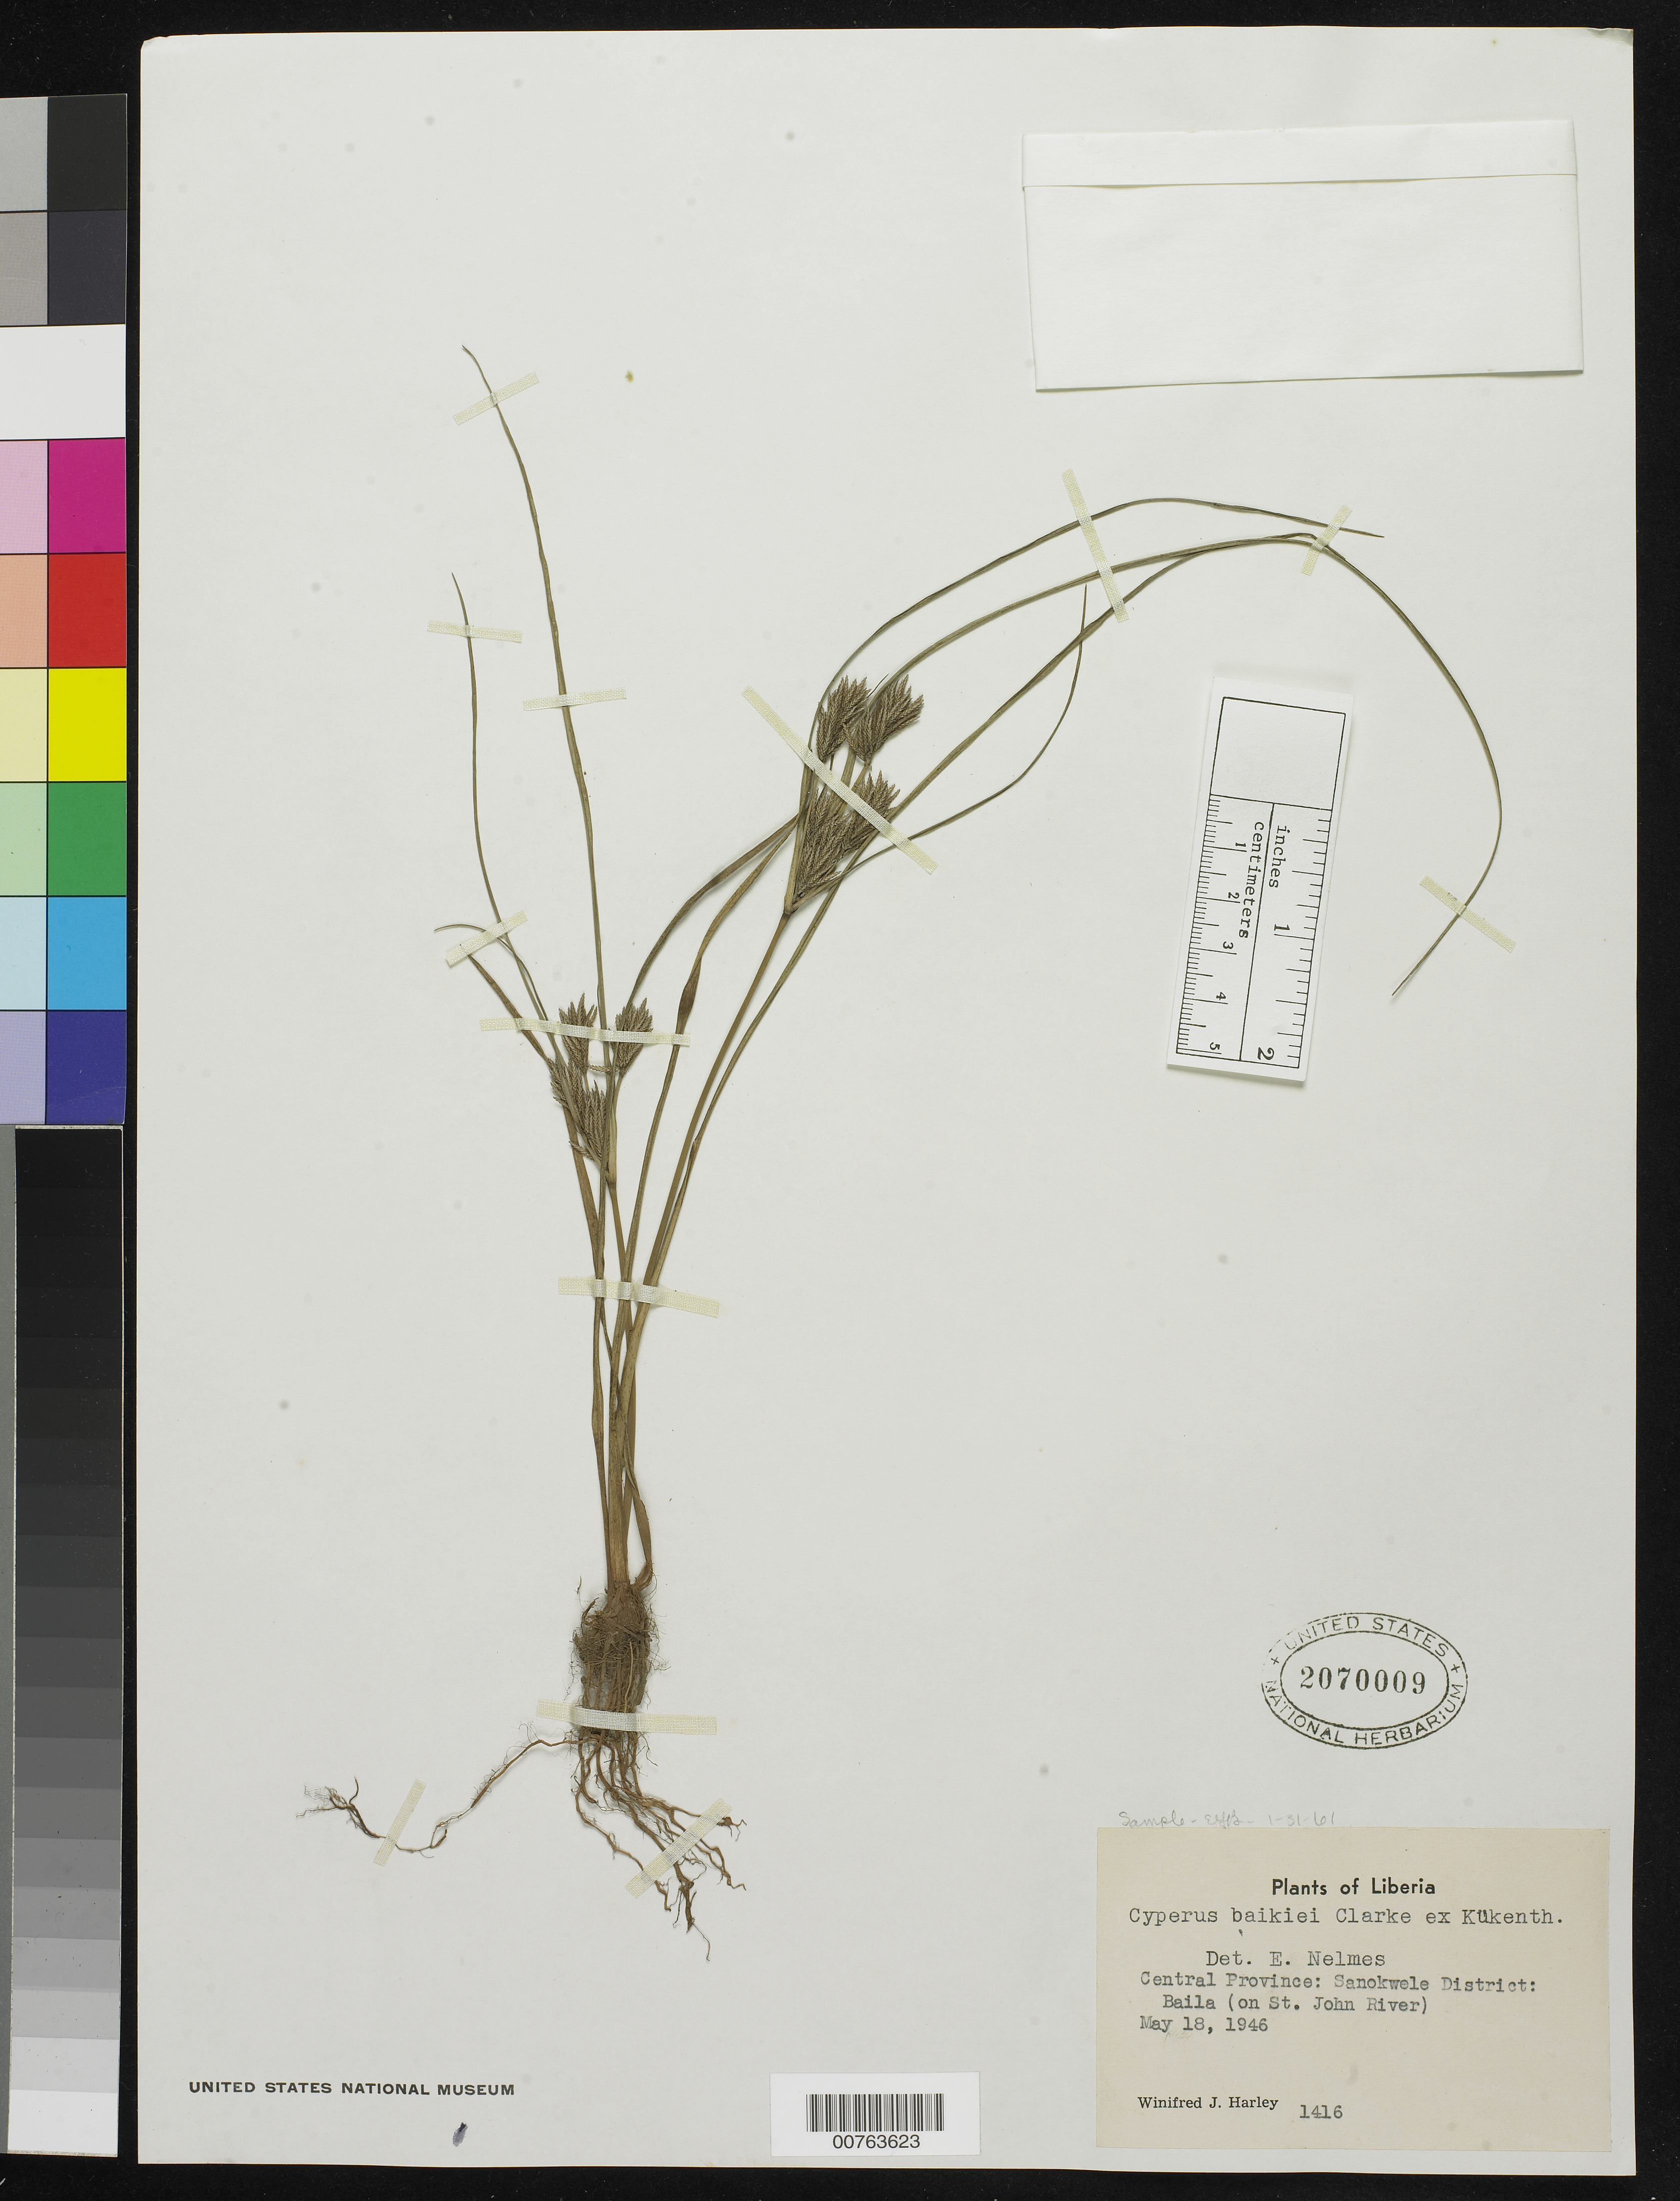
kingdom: Plantae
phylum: Tracheophyta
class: Liliopsida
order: Poales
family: Cyperaceae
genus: Cyperus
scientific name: Cyperus baikiei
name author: C.B. Clarke ex Kük.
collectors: W. Harley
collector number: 1416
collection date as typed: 18 May 1946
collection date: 1946-05-18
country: Liberia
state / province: Nimba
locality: Central Province: Sanokwele District, Baila (on St. John River)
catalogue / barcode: US 2070009